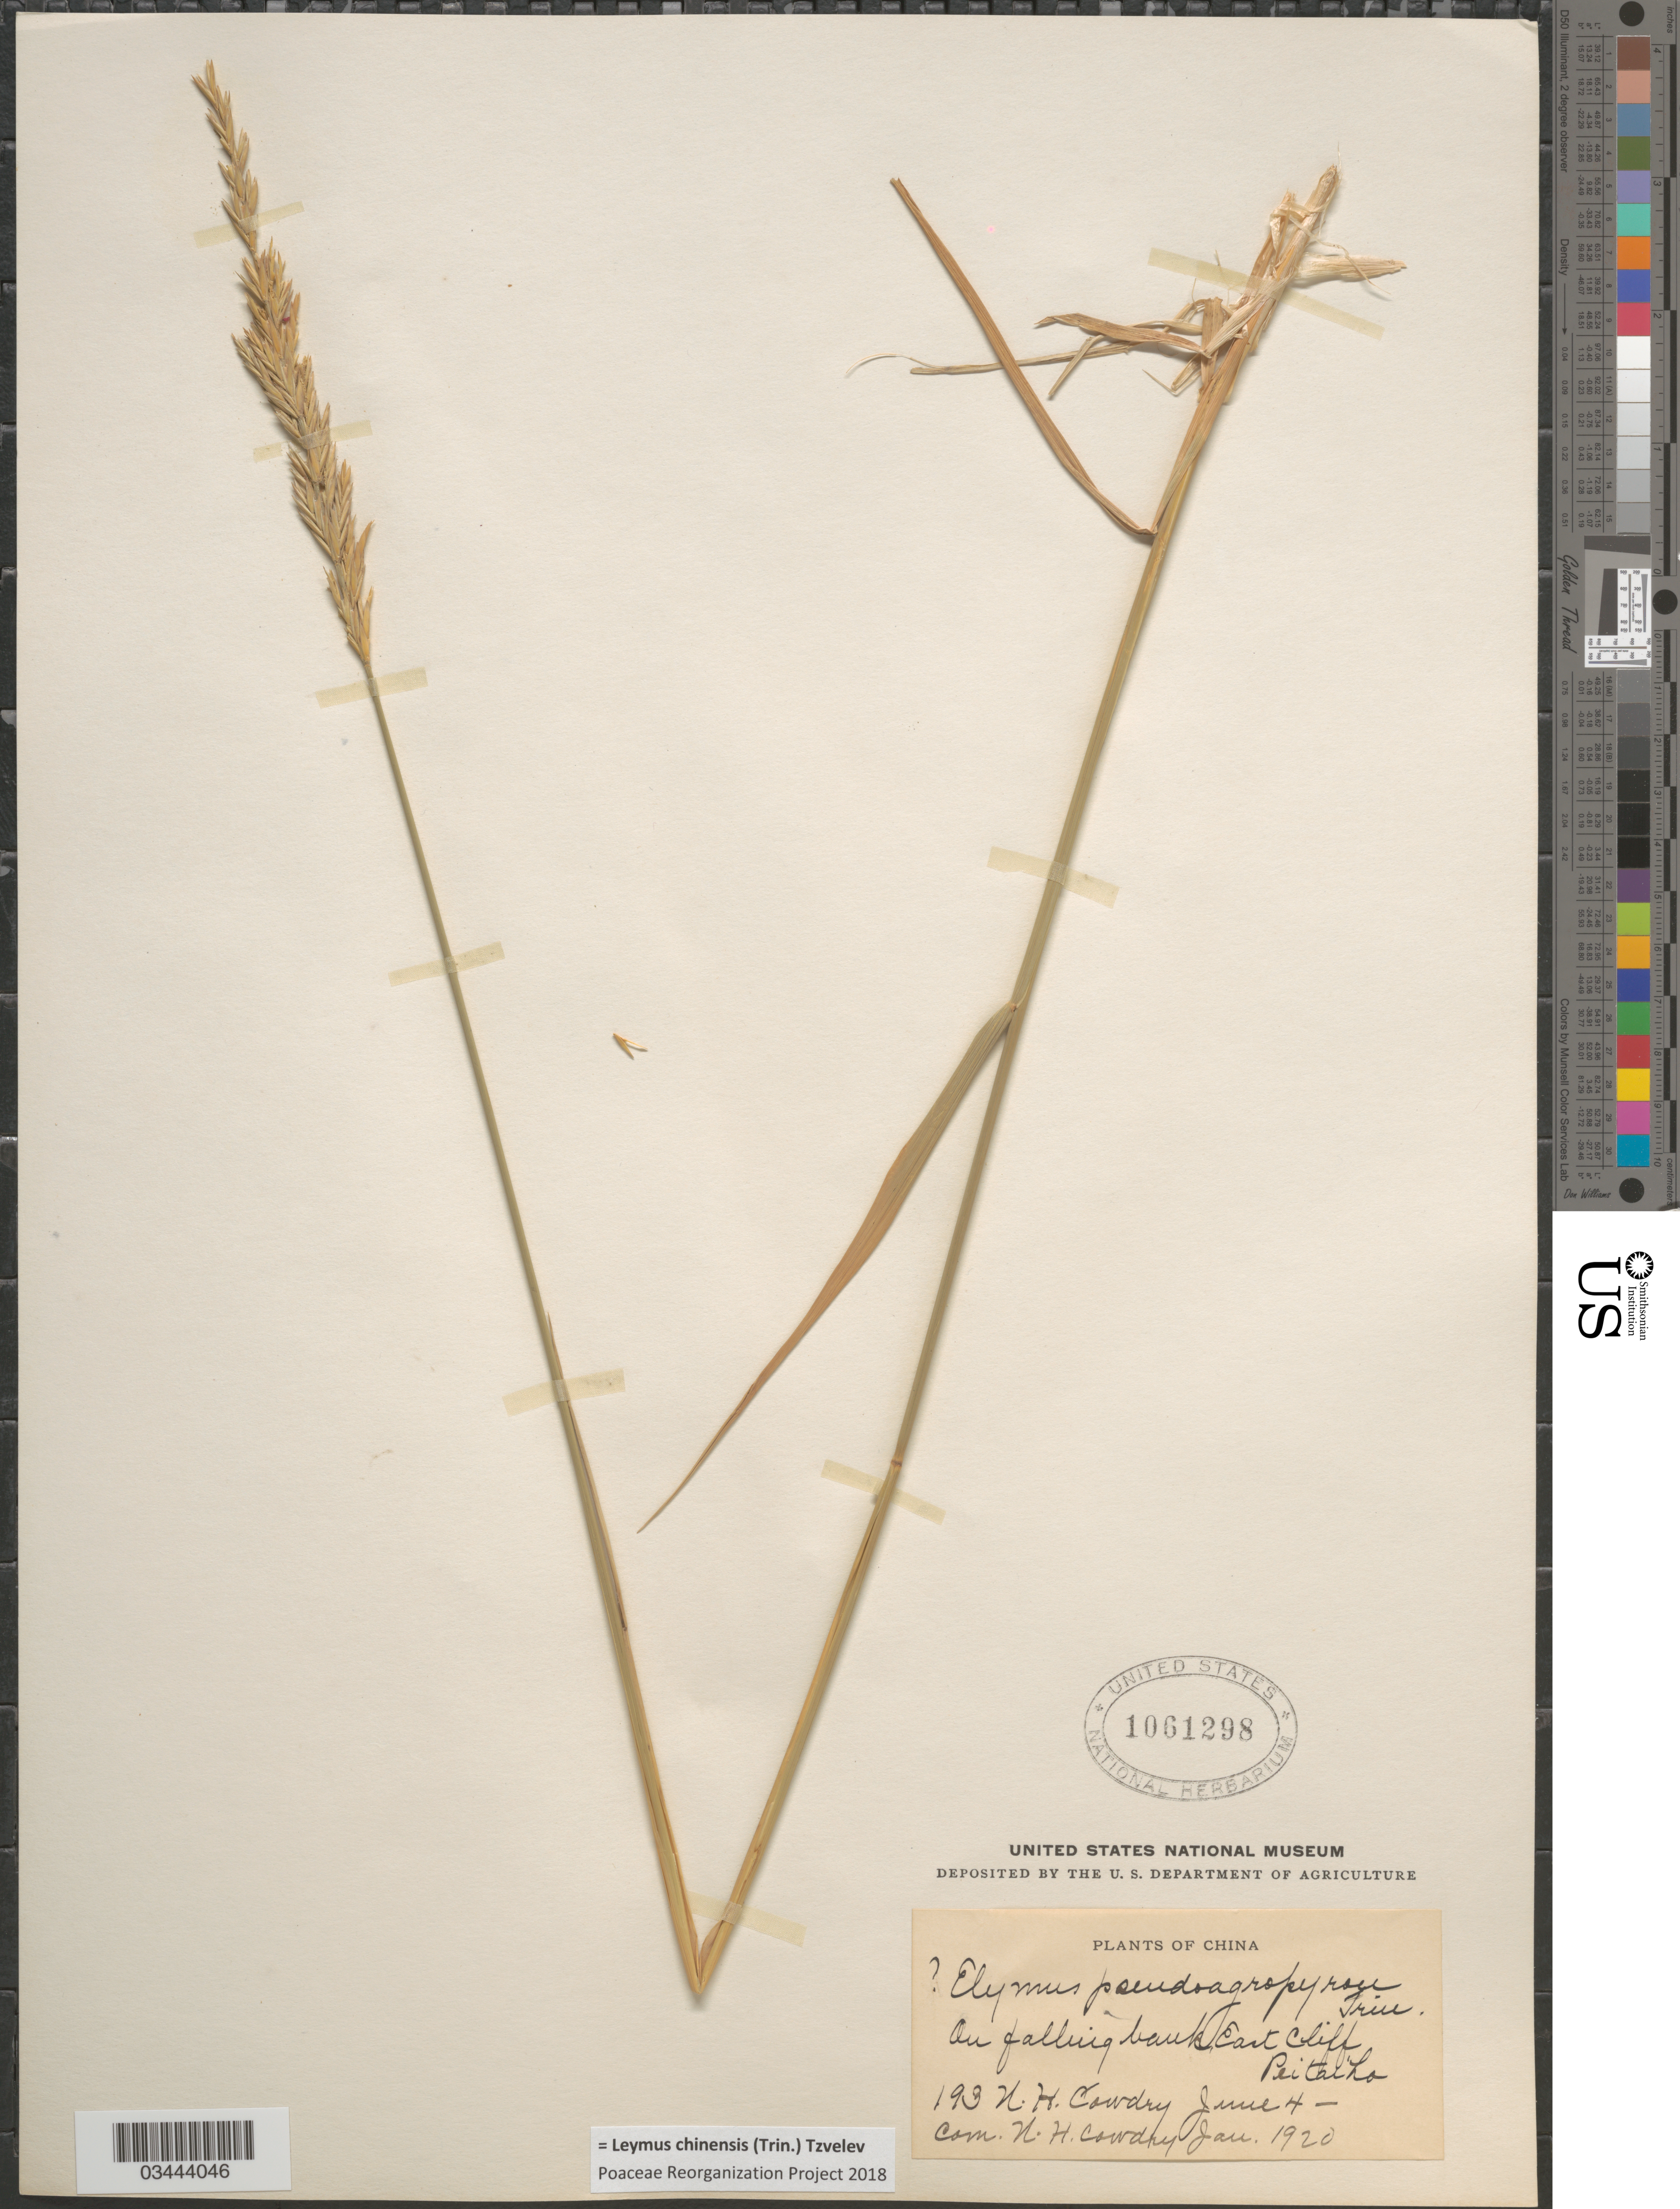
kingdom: Plantae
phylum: Tracheophyta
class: Liliopsida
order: Poales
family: Poaceae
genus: Leymus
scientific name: Leymus chinensis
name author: (Trin.) Tzvelev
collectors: N. H. Cowdry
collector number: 193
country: China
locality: On falling bank, East Cliff. Peitaiho.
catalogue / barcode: US 1061298